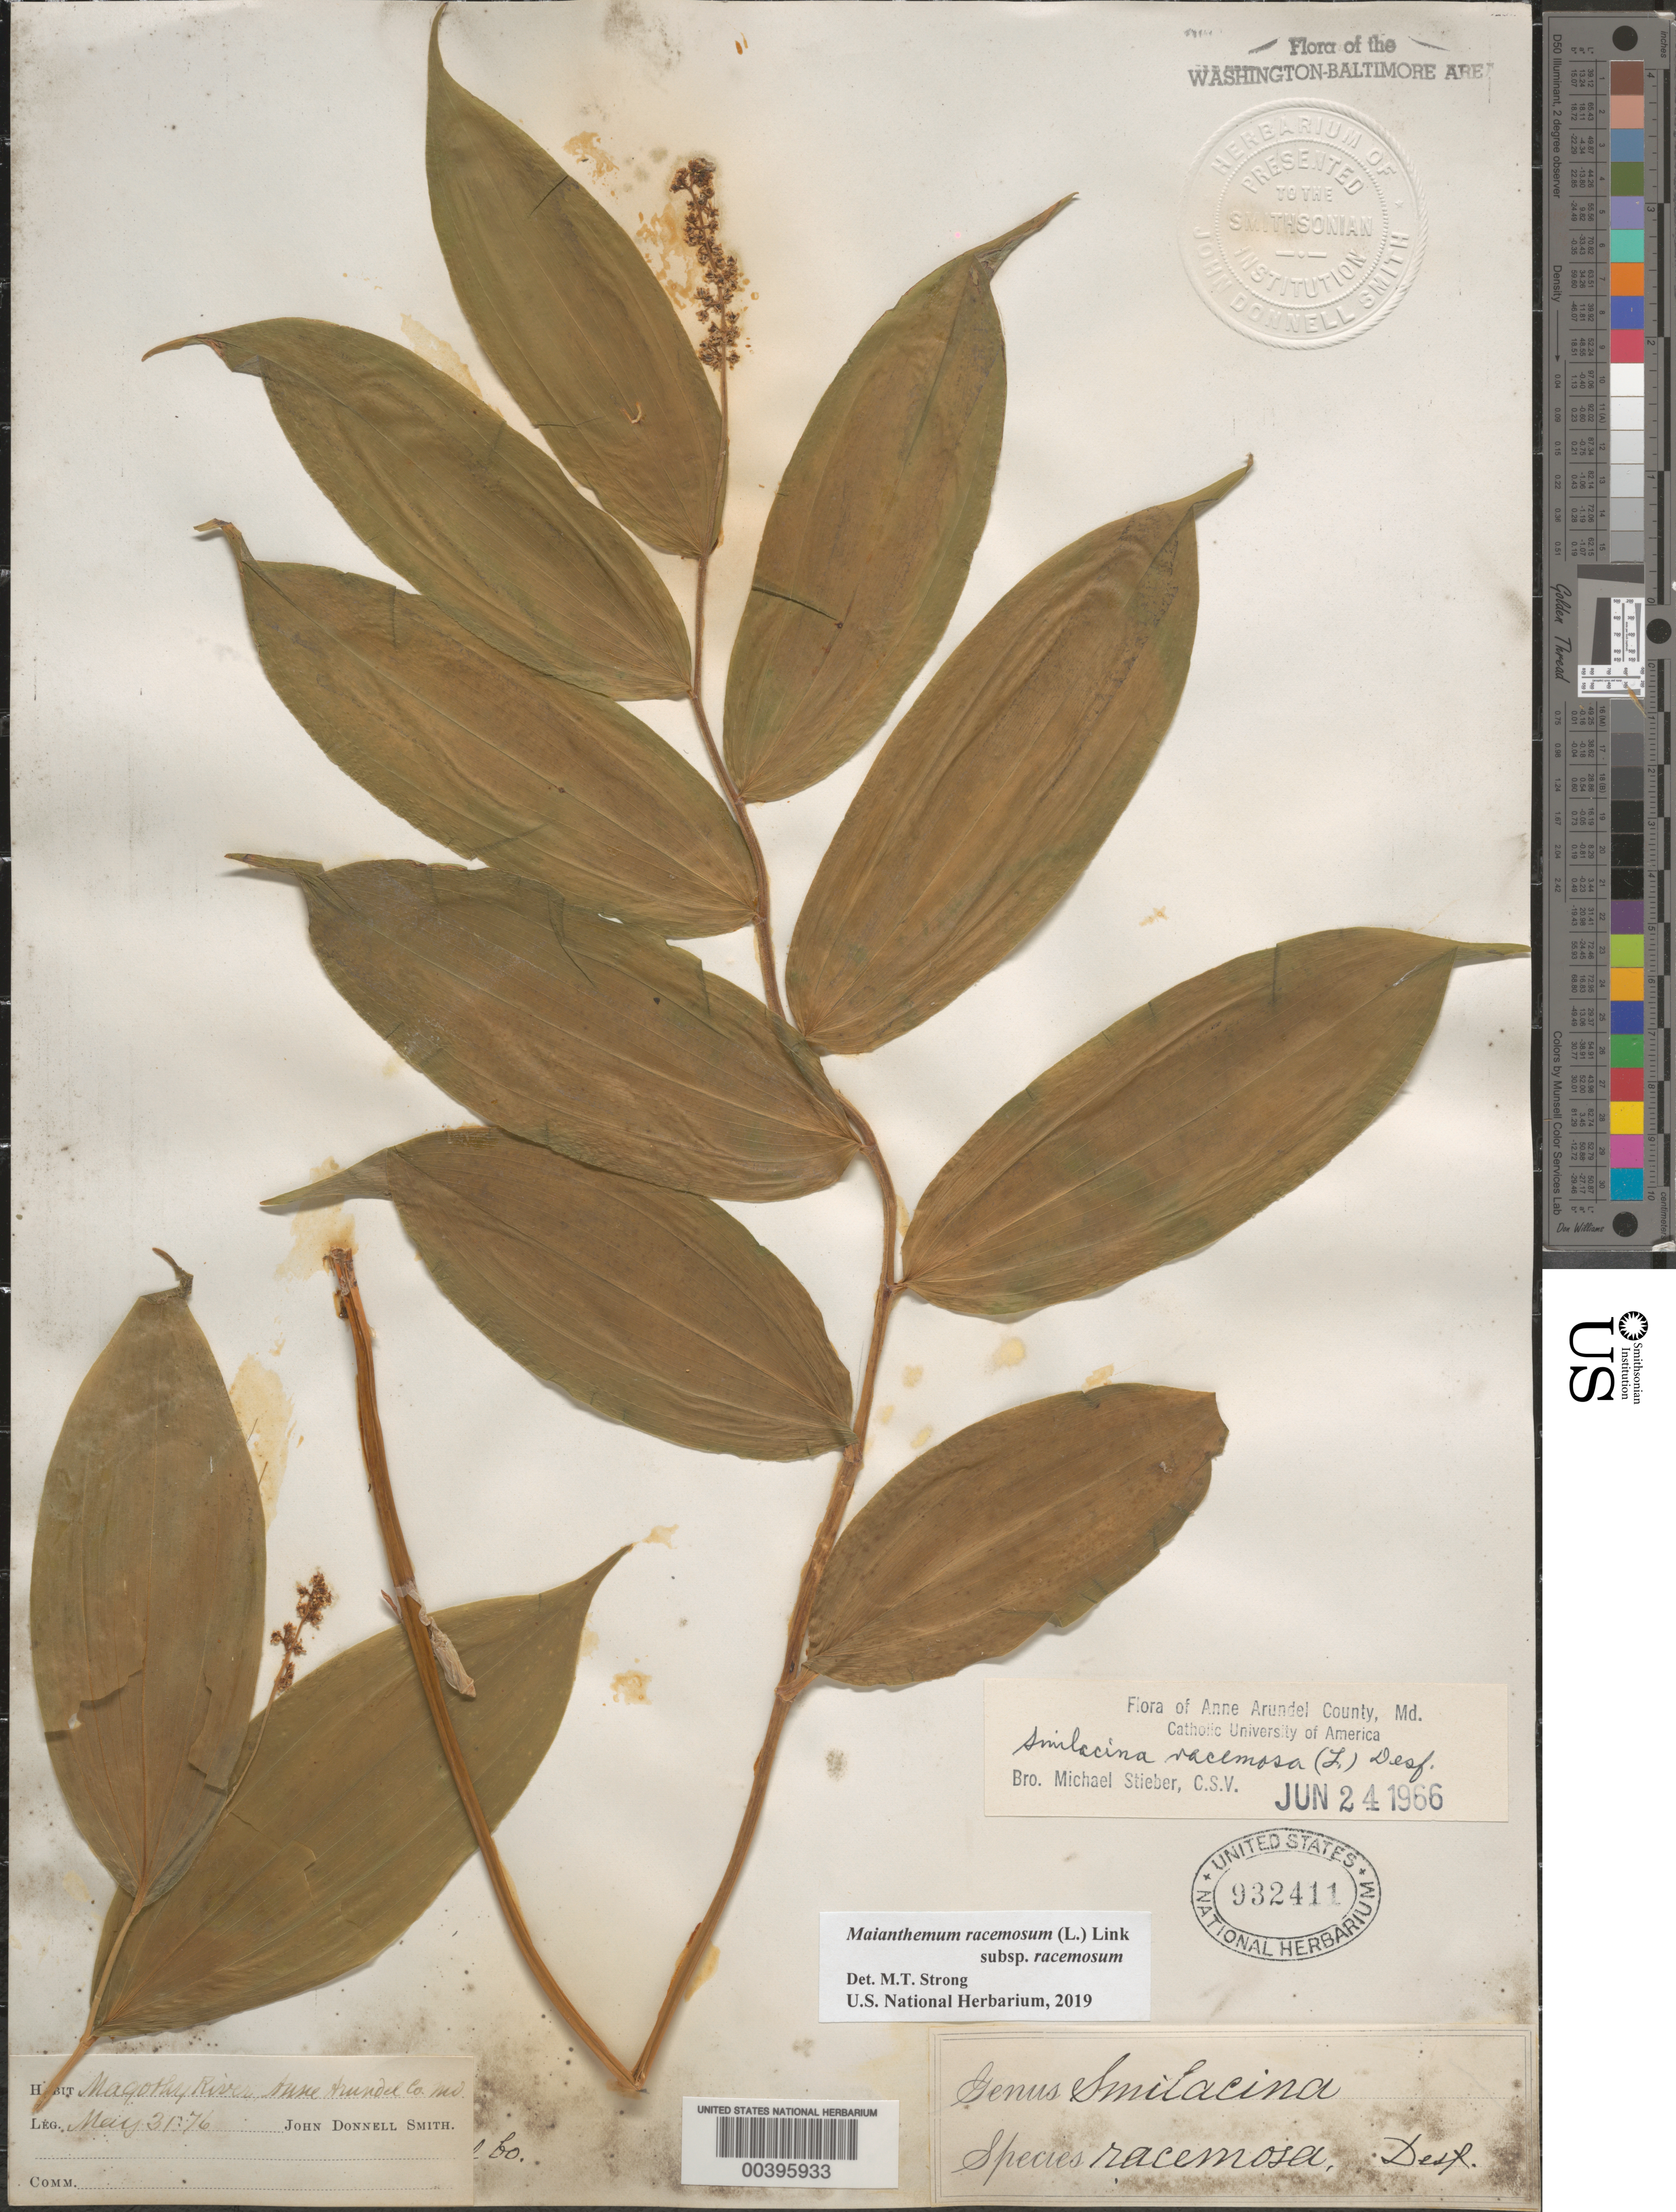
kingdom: Plantae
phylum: Tracheophyta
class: Liliopsida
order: Asparagales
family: Asparagaceae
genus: Maianthemum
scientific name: Maianthemum racemosum subsp. racemosum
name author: (L.) Link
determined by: Strong, Mark T., (BOT), Smithsonian Institution - National Museum of Natural History (UNITED STATES)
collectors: J. Donnell Smith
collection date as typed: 03 May 1876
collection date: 1876-05-03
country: United States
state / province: Maryland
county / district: Montgomery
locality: Magothy River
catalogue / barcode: US 932411